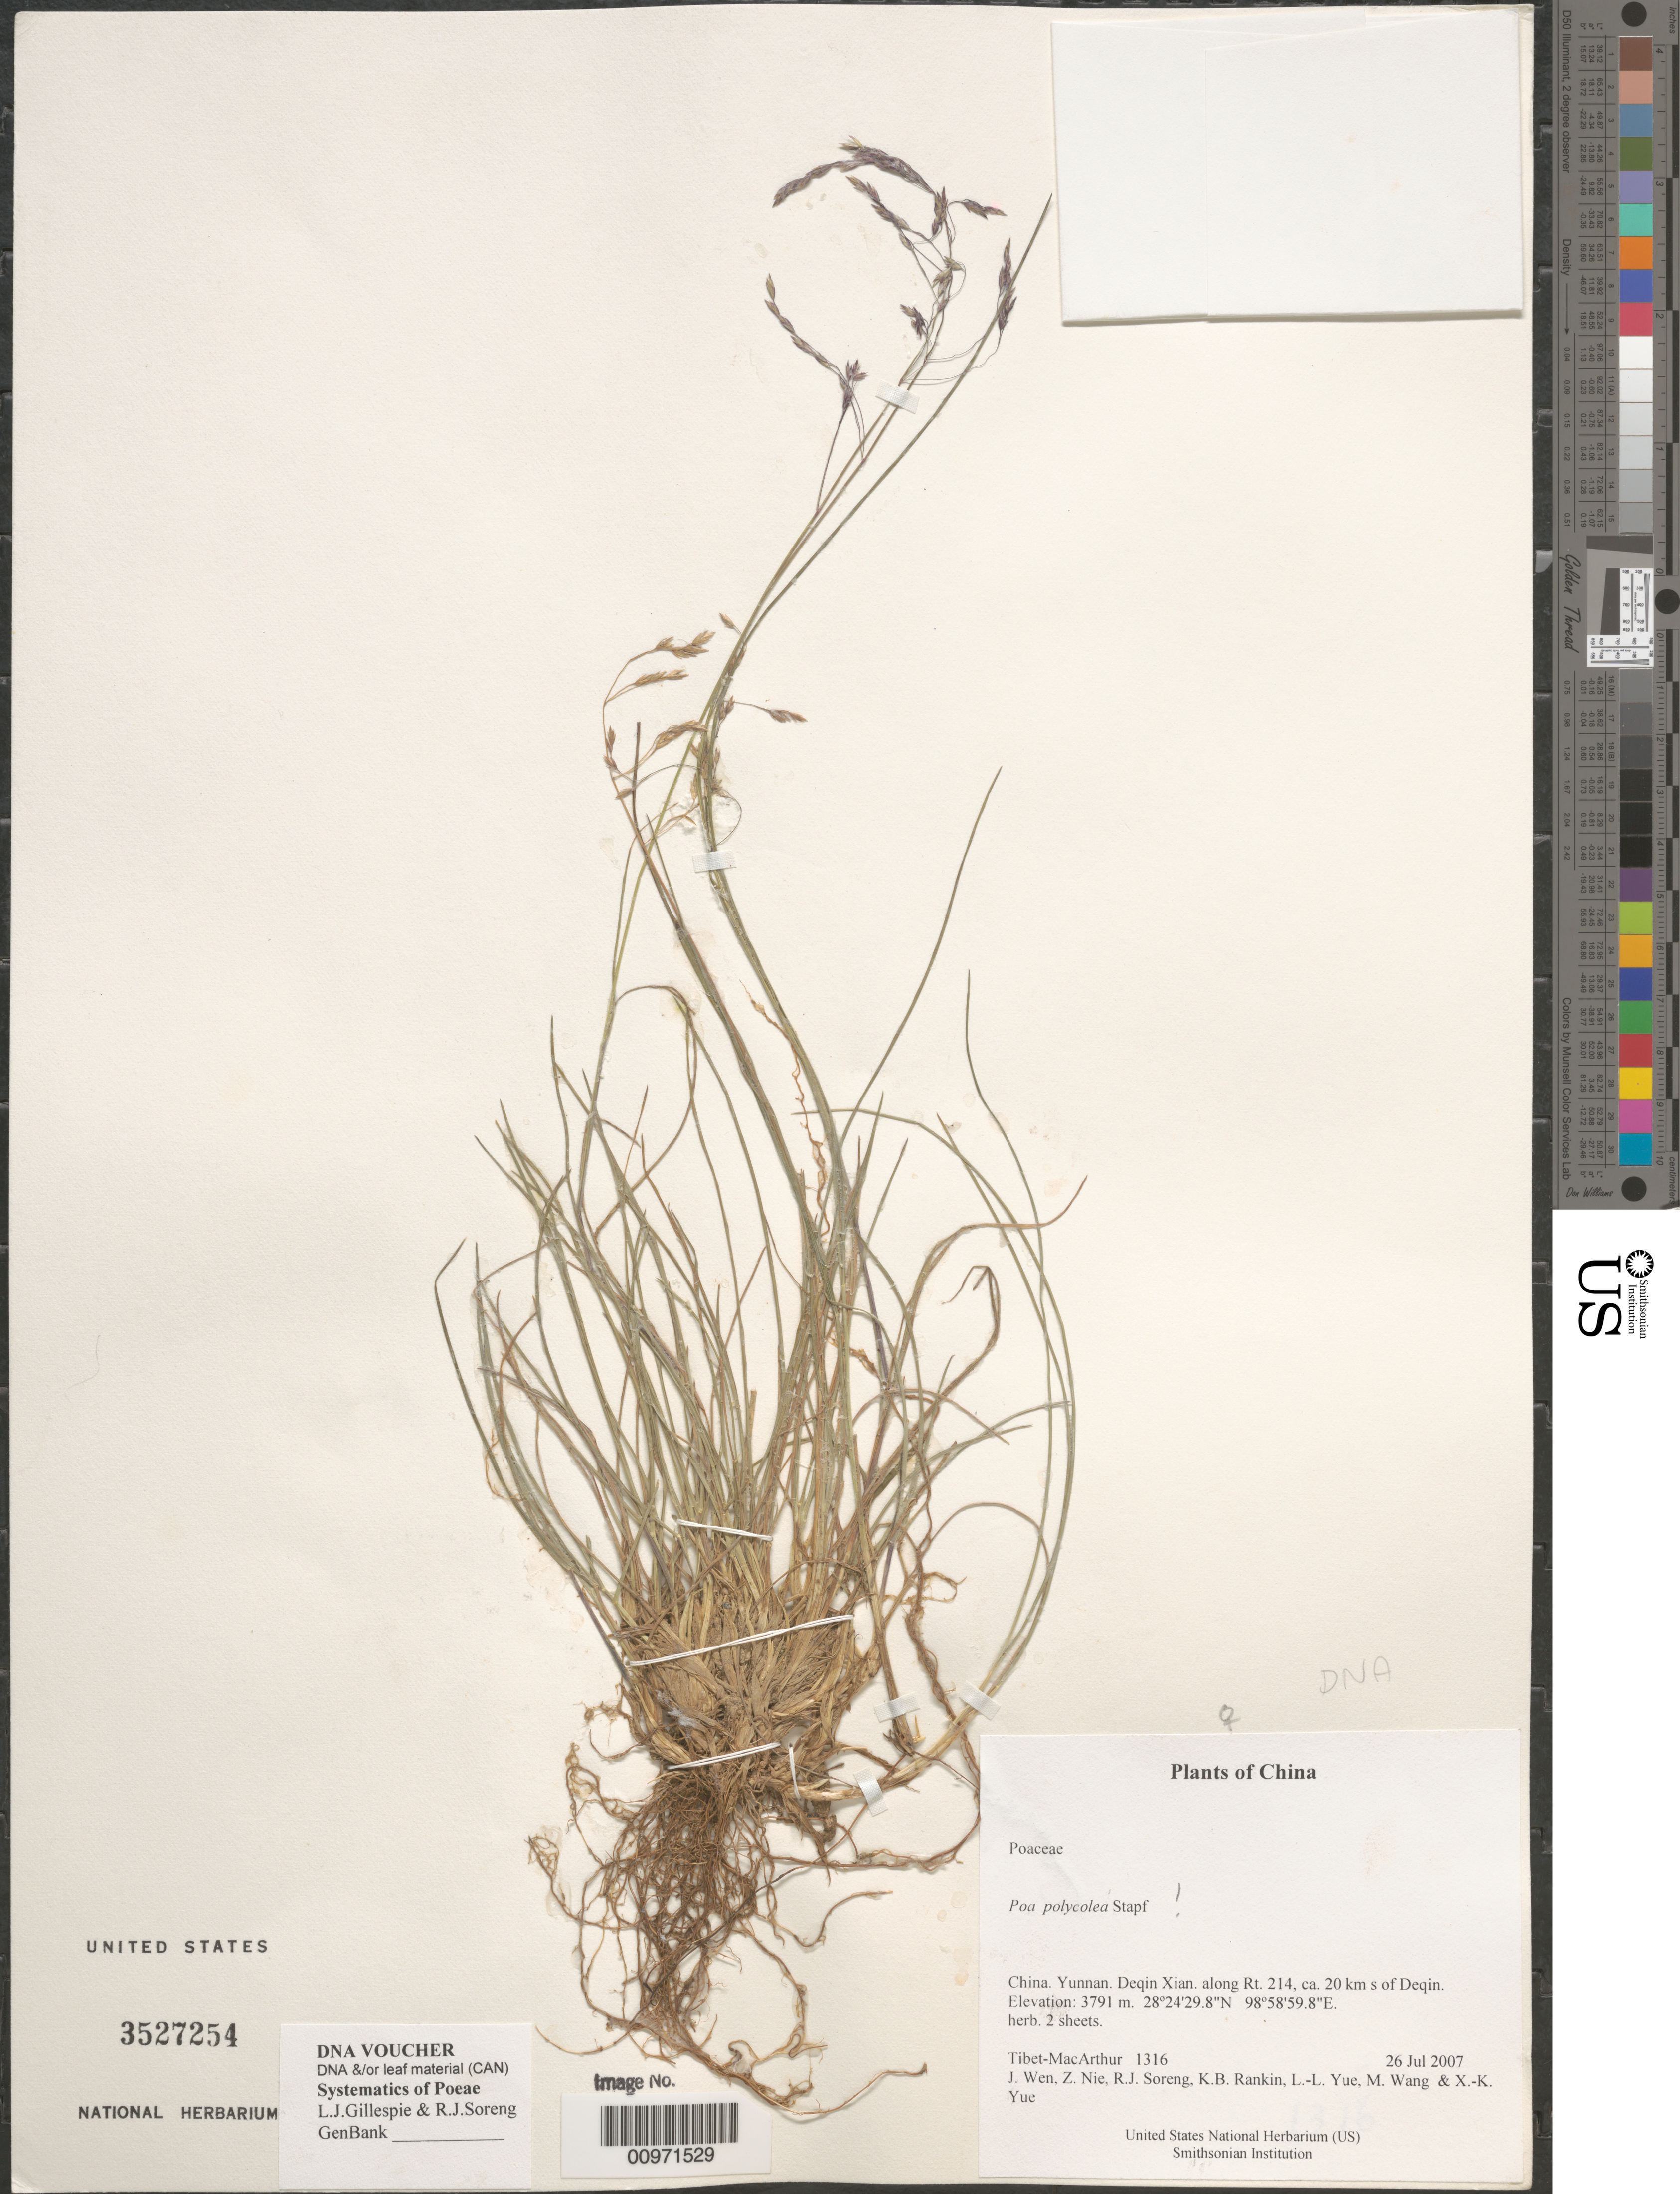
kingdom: Plantae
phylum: Tracheophyta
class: Liliopsida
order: Poales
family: Poaceae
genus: Poa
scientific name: Poa polycolea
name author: Stapf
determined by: Soreng, Robert J., Research Associate (BOT), Smithsonian Institution - National Museum of Natural History (UNITED STATES)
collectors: Tibet-MacArthur, J. Wen, Z. Nie, R. J. Soreng, K. Rankin, L. Yue, M. Wang & X. Yue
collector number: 1316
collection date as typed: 26 Jul 2007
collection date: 2007-07-26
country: China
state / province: Yunnan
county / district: Deqin Xian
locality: along Rt. 214, ca. 20 km s of Deqin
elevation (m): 3791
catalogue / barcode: US 3527254